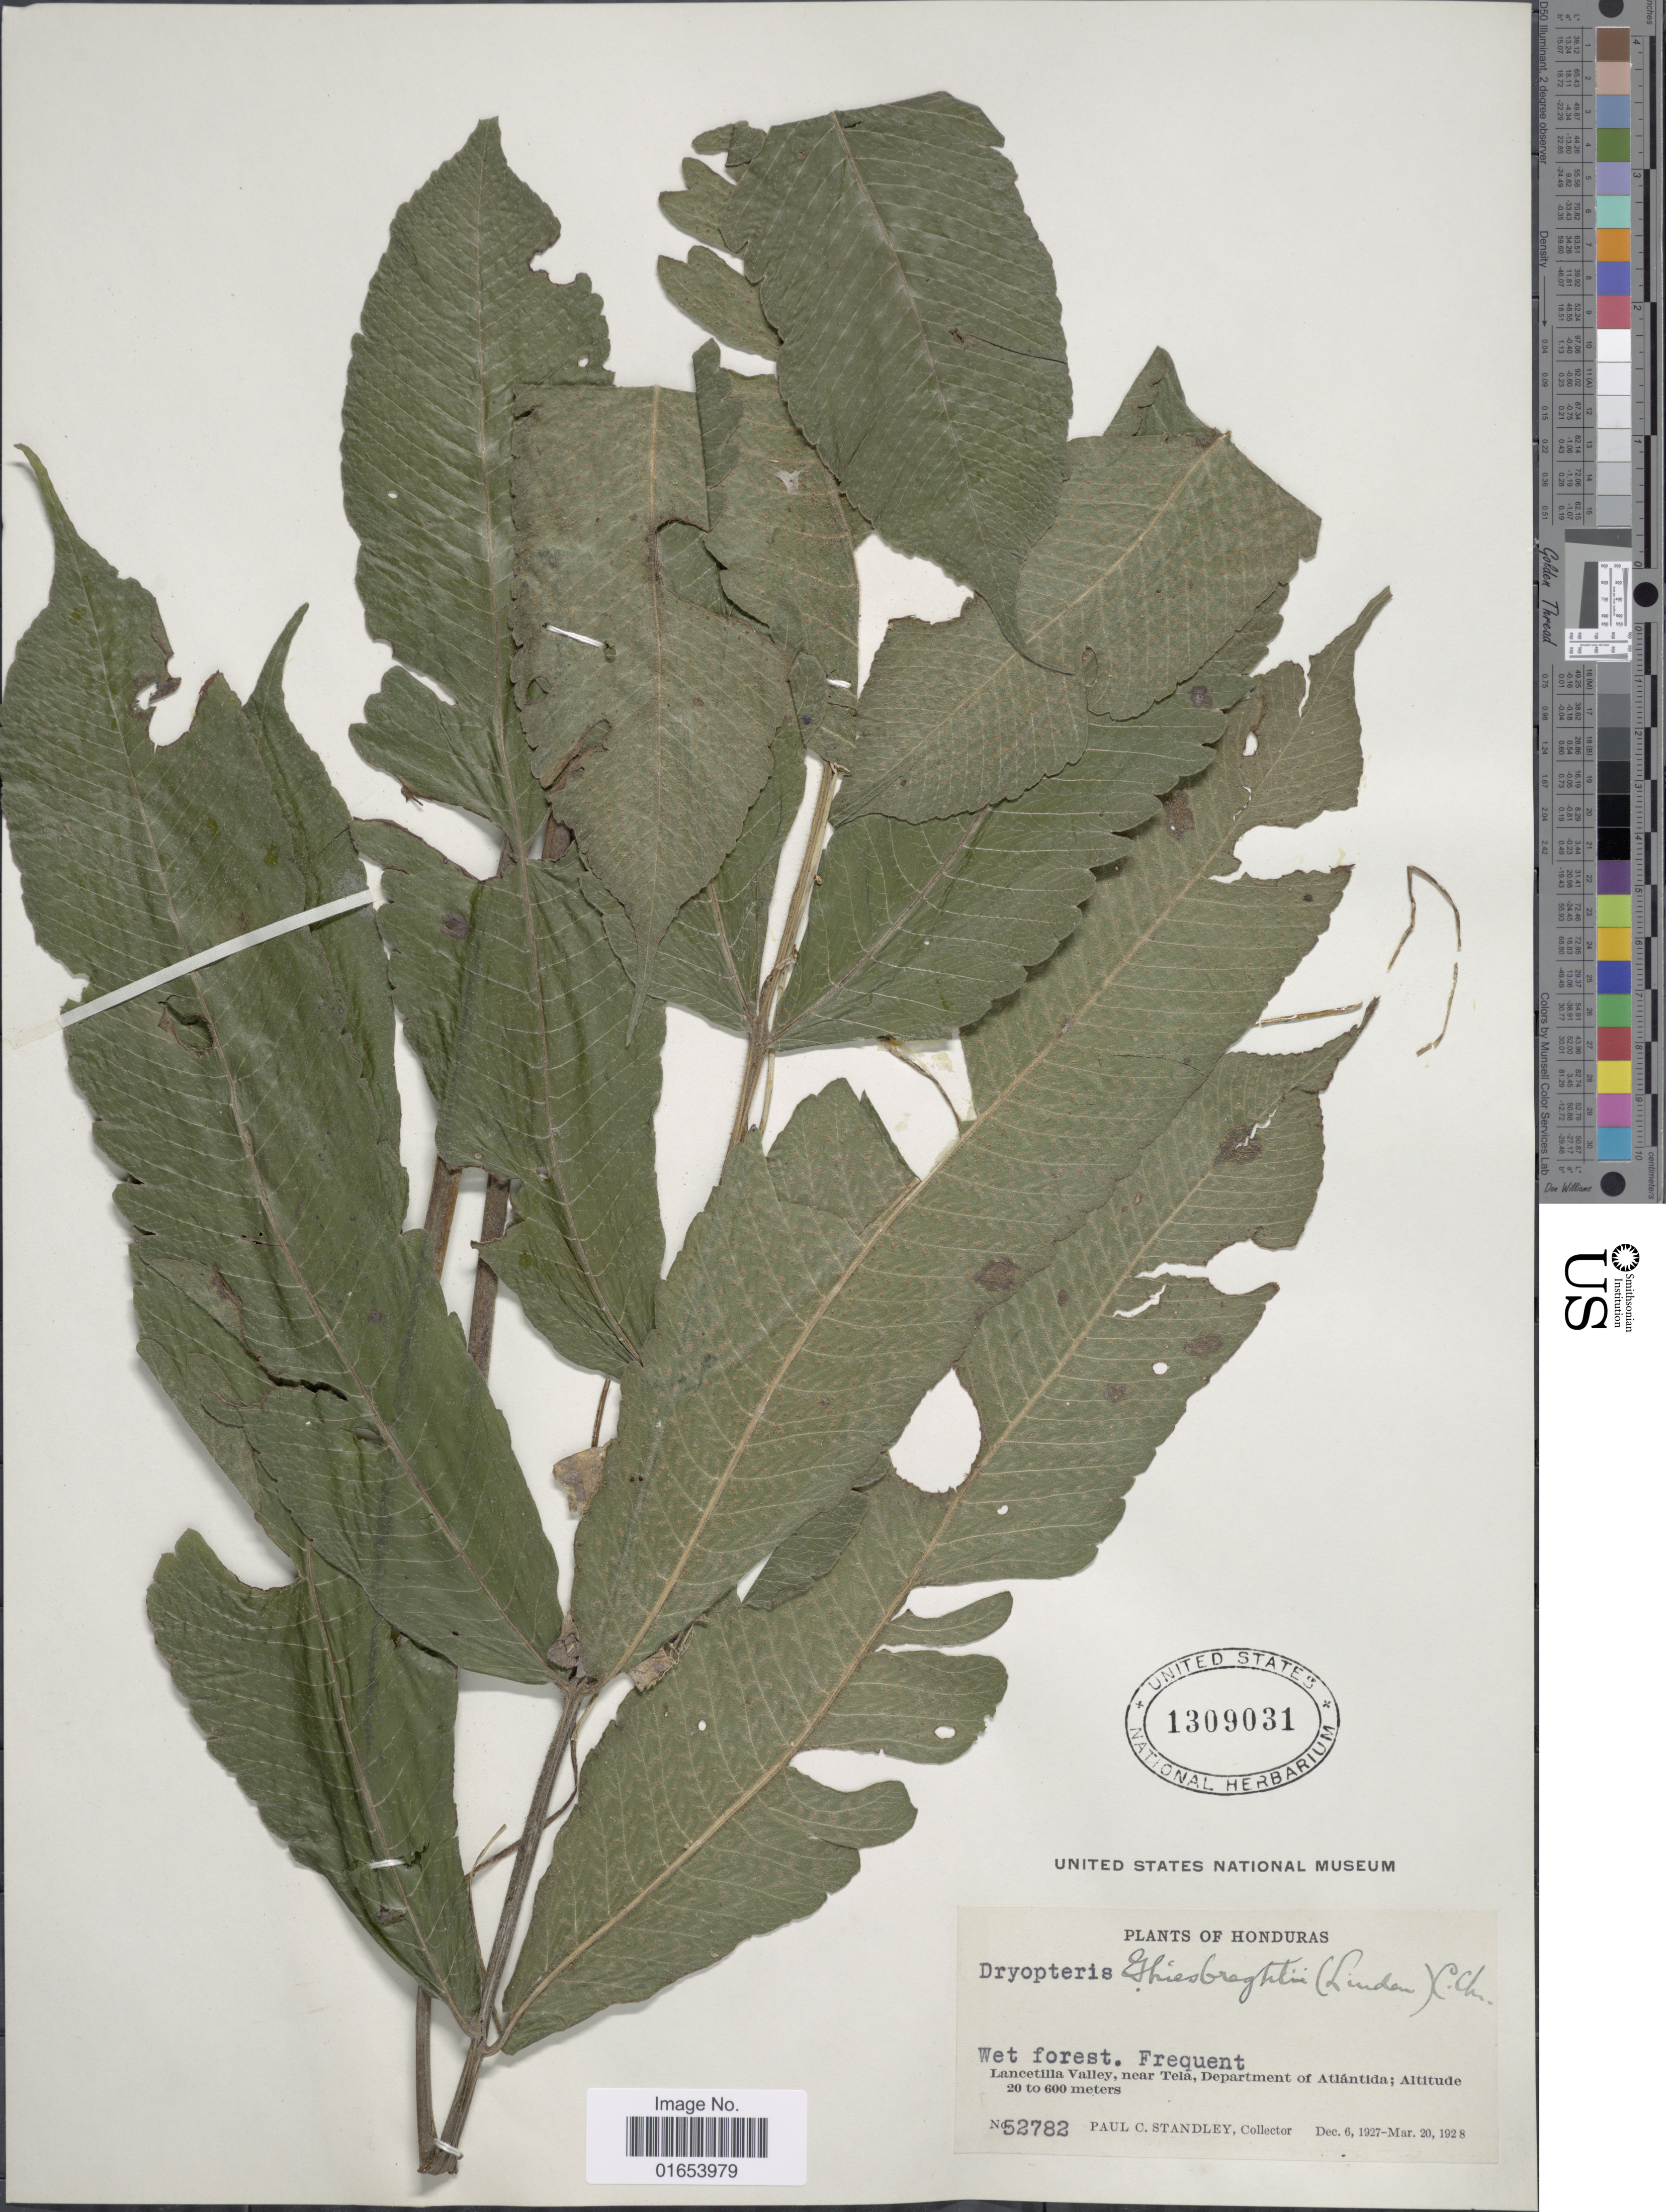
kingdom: Plantae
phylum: Tracheophyta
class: Polypodiopsida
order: Polypodiales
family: Thelypteridaceae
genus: Goniopteris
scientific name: Goniopteris ghiesbreghtii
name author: (Linden) J. Sm.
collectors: P. C. Standley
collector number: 52782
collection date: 1927-12-06/1928-03-20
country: Honduras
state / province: Atlántida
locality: Lancetilla Valley, near Tela, Department of Atlantida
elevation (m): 20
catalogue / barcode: US 1309031